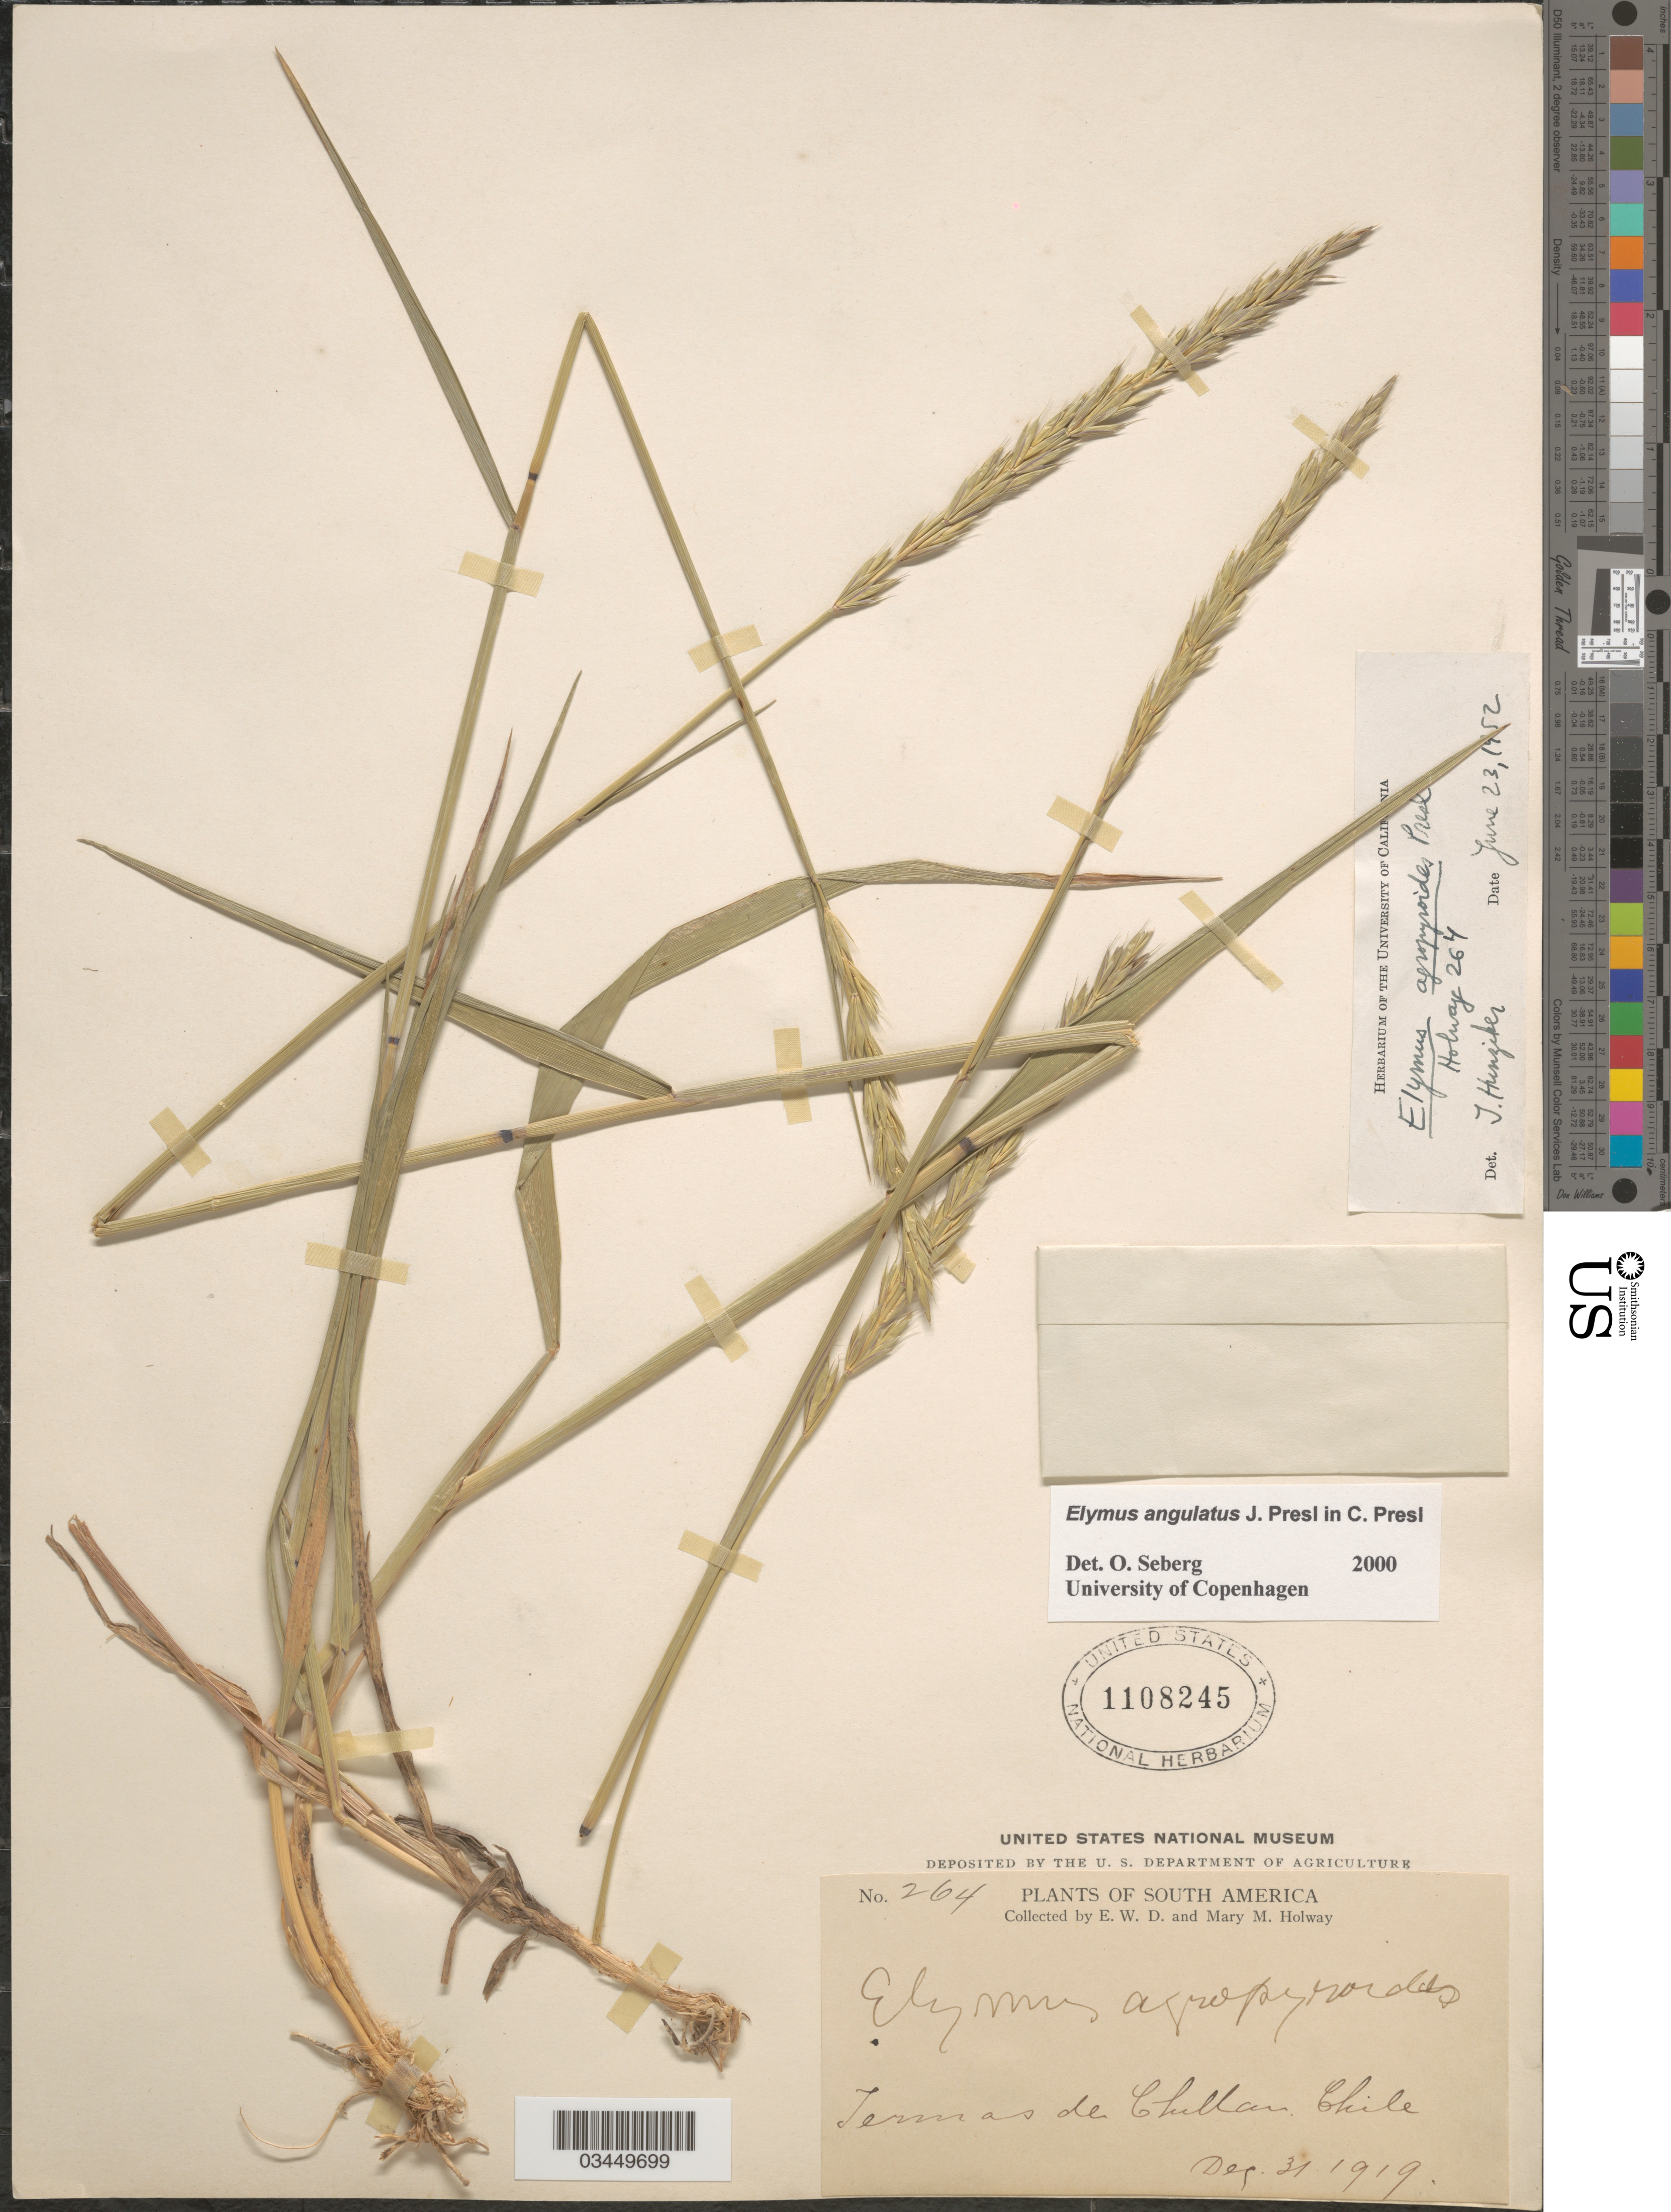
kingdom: Plantae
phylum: Tracheophyta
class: Liliopsida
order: Poales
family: Poaceae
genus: Elymus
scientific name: Elymus angulatus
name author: J. Presl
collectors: E. W. D. Holway & M. M. Holway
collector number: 264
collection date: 1919-12-31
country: Chile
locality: Termas de Chillan.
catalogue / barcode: US 1108245